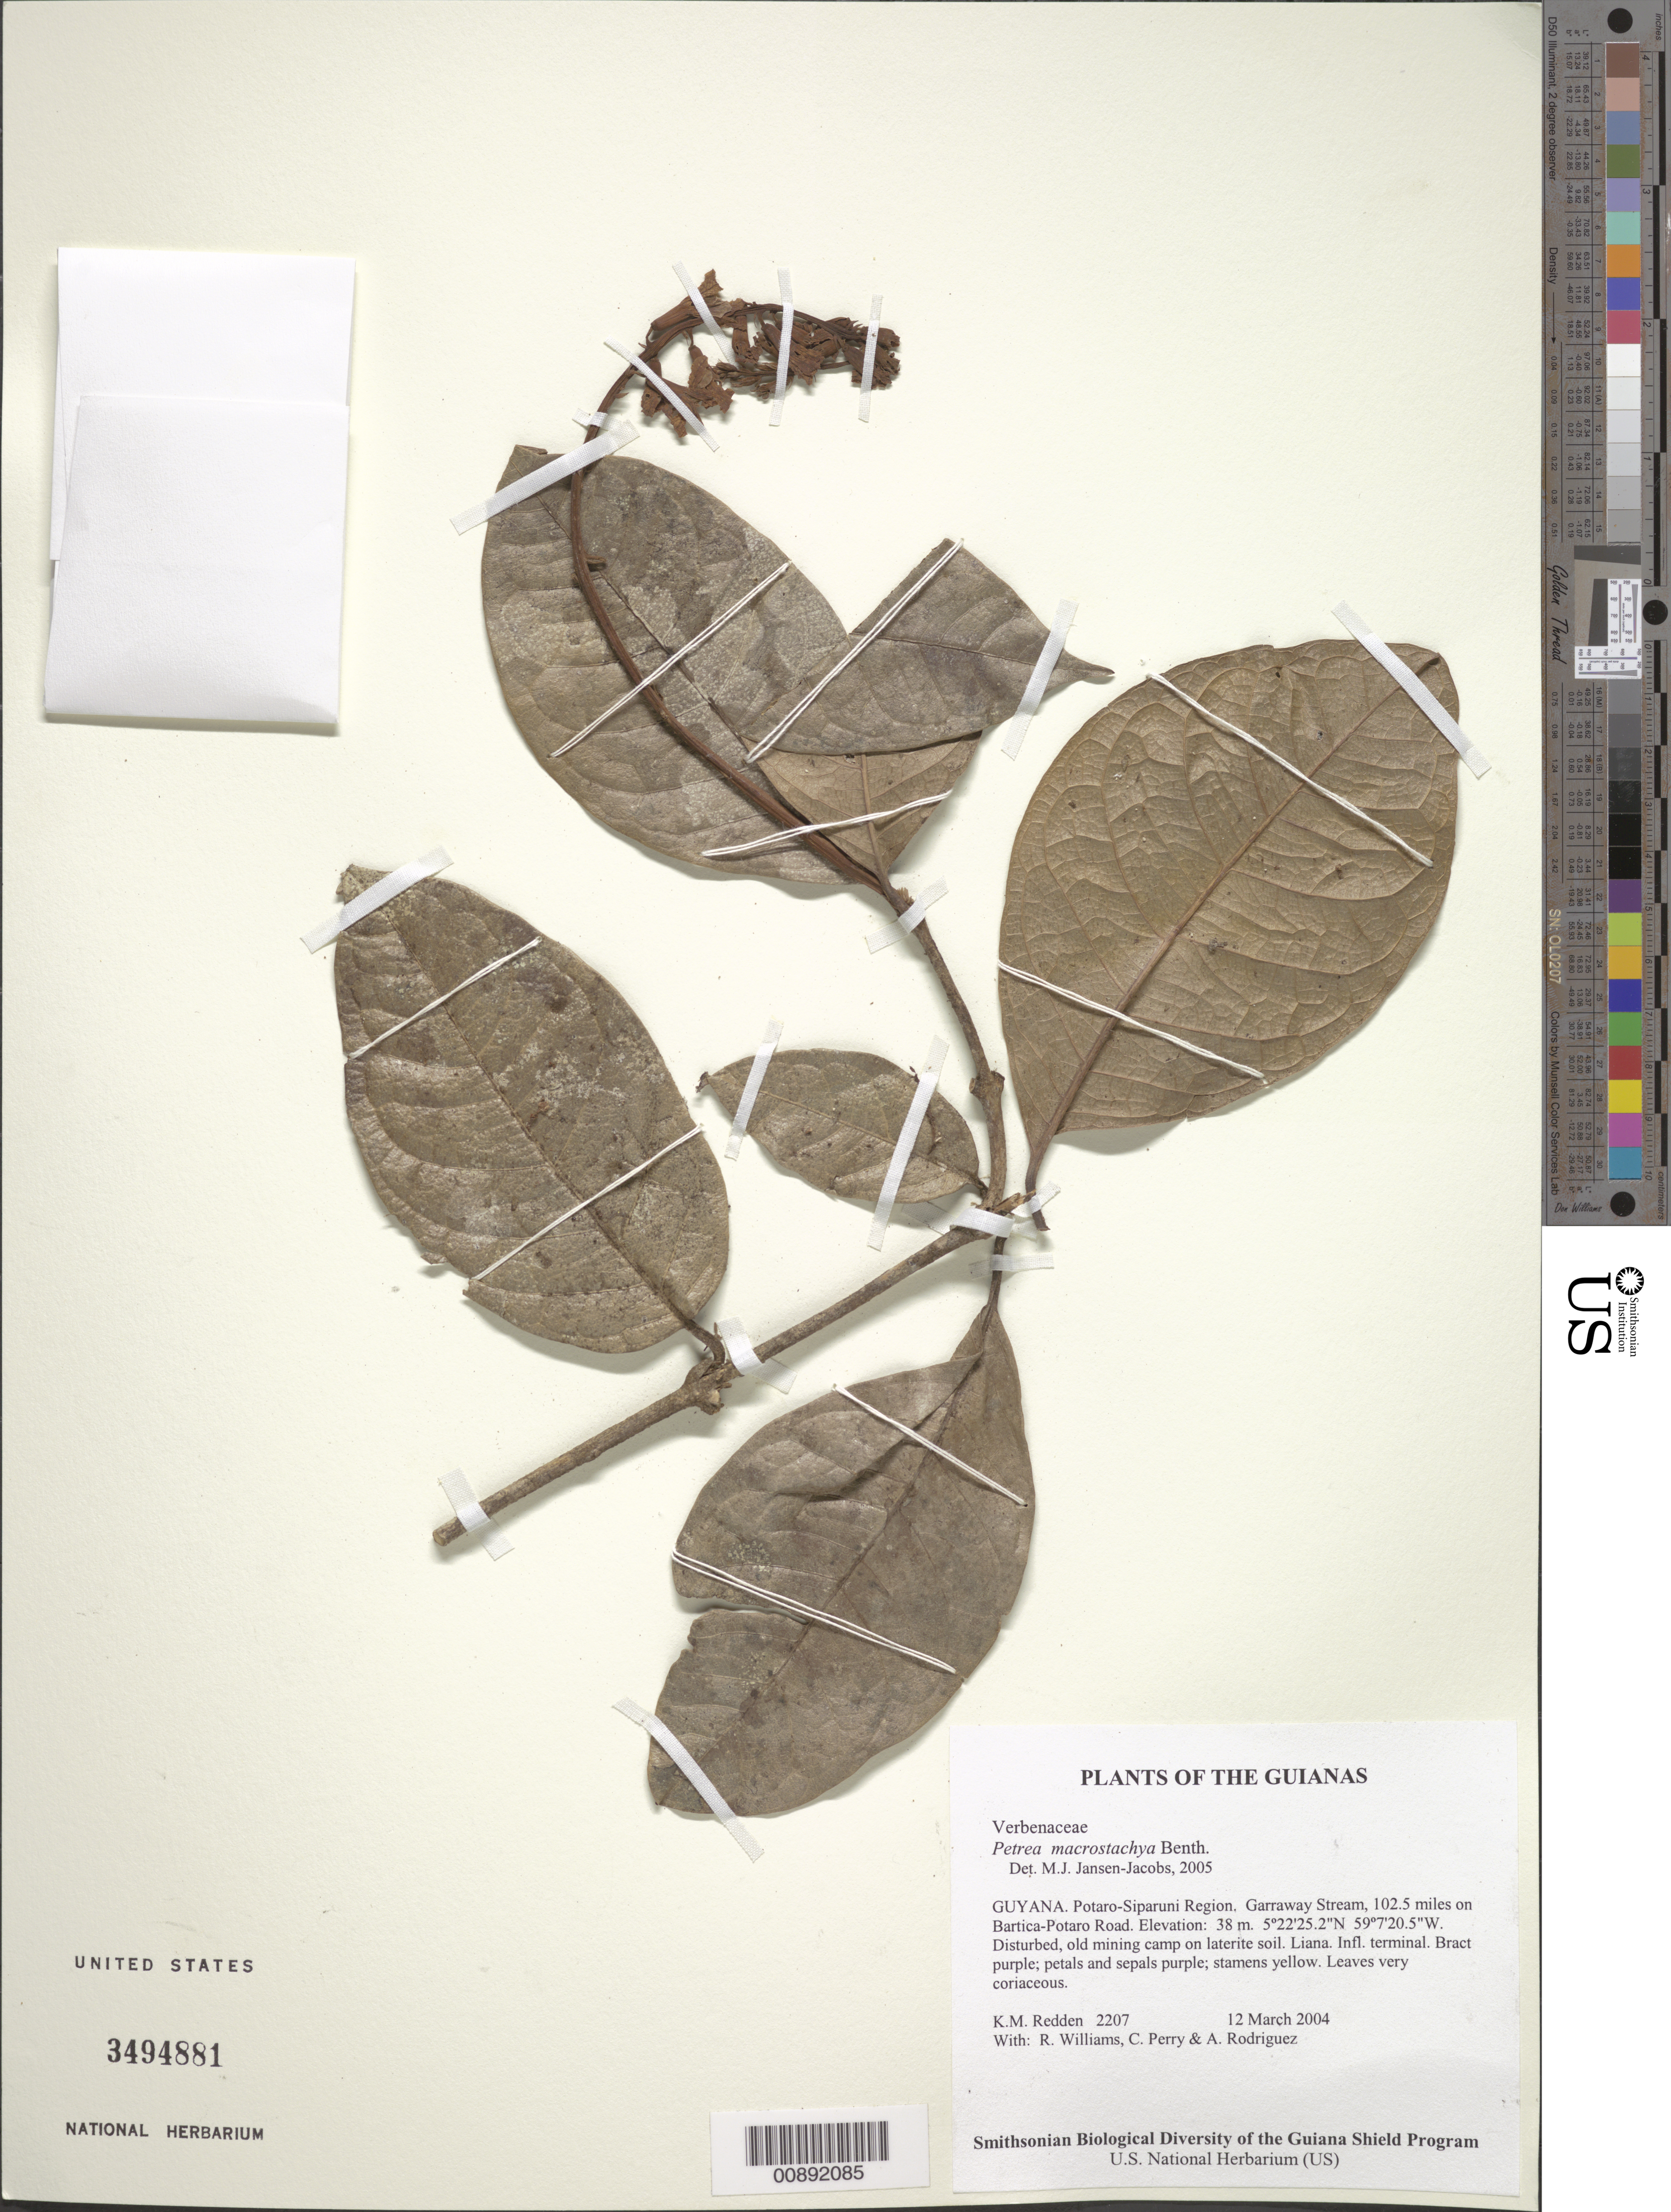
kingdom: Plantae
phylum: Tracheophyta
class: Magnoliopsida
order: Lamiales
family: Verbenaceae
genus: Petrea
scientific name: Petrea macrostachya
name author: Benth.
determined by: Jansen-Jacobs, M. J., (U), Nationaal Herbarium Nederland, Utrecht University branch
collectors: K. M. Redden, R. Williams, C. Perry & A. Rodriguez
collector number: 2207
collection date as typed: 12 March 2004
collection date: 2004-03-12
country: Guyana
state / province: Potaro-Siparuni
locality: Garraway Stream, 102.5 miles on Bartica-Potaro Road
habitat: Disturbed, old mining camp on laterite soil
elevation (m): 38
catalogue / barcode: US 3494881